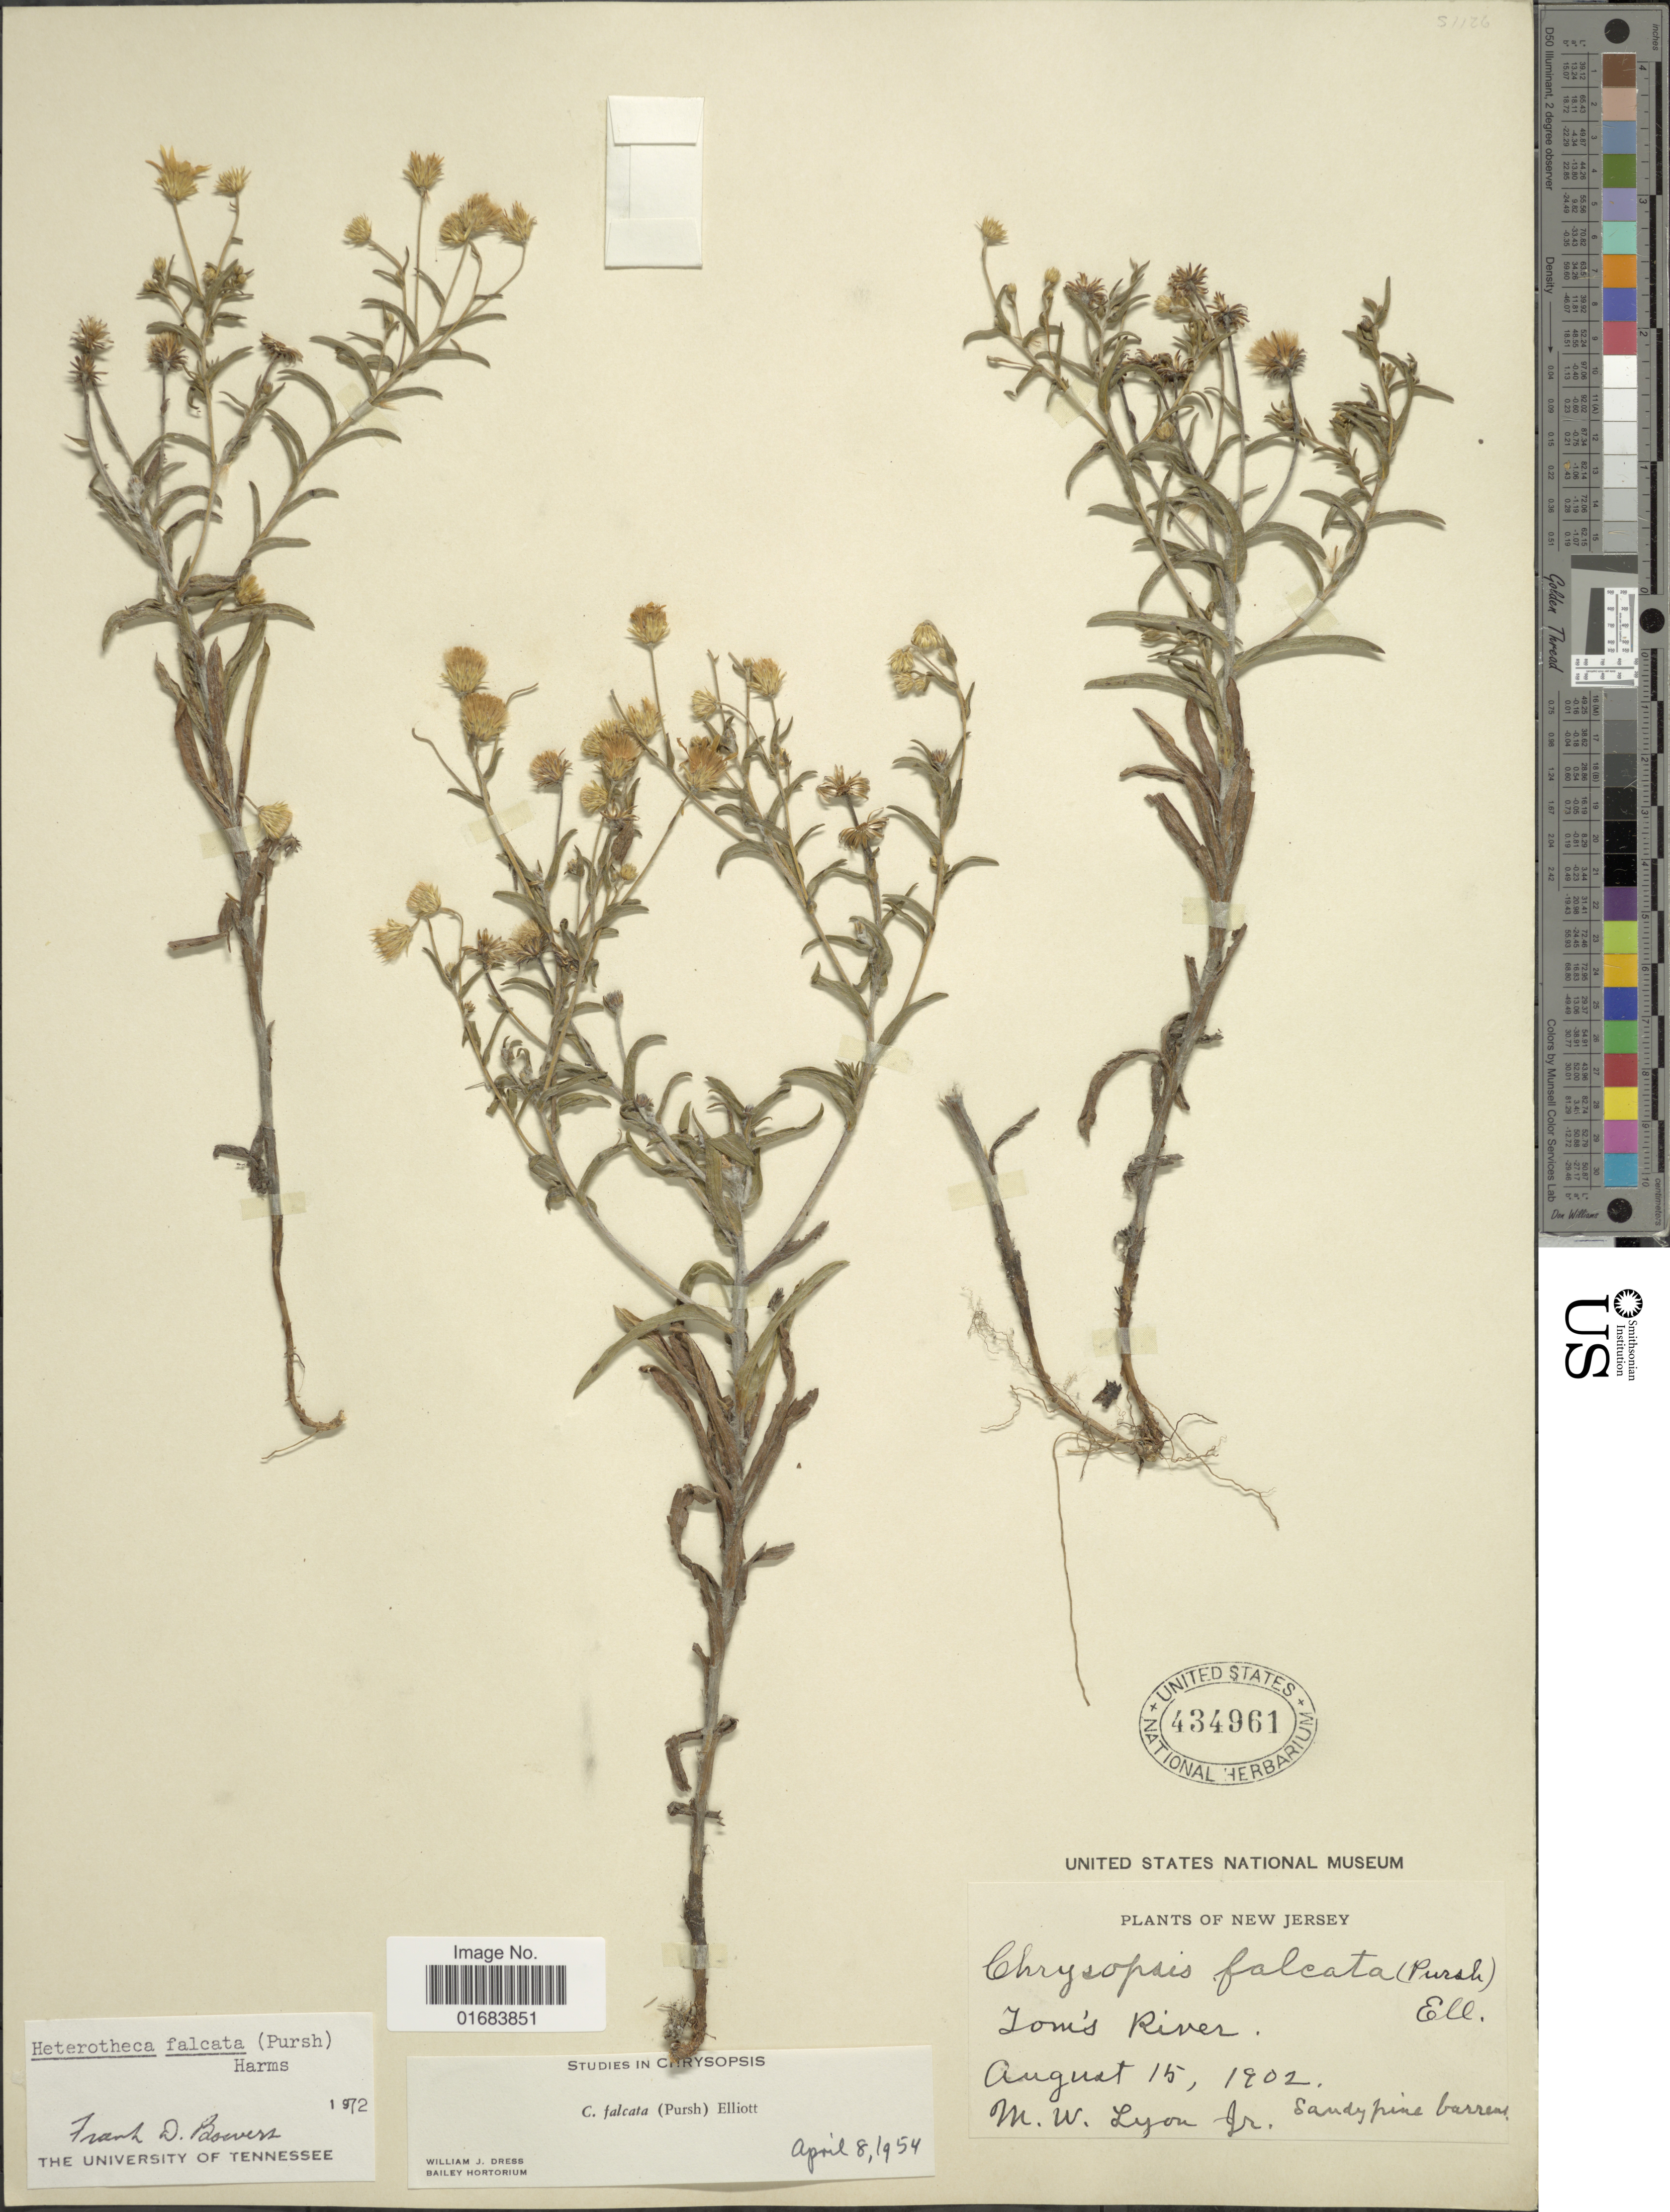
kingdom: Plantae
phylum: Tracheophyta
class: Magnoliopsida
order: Asterales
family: Asteraceae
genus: Pityopsis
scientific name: Pityopsis falcata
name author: (Pursh) Nutt.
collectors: M. Lyon Jr.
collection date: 1902-08-15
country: United States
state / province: New Jersey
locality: Tom's River.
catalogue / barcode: US 434961